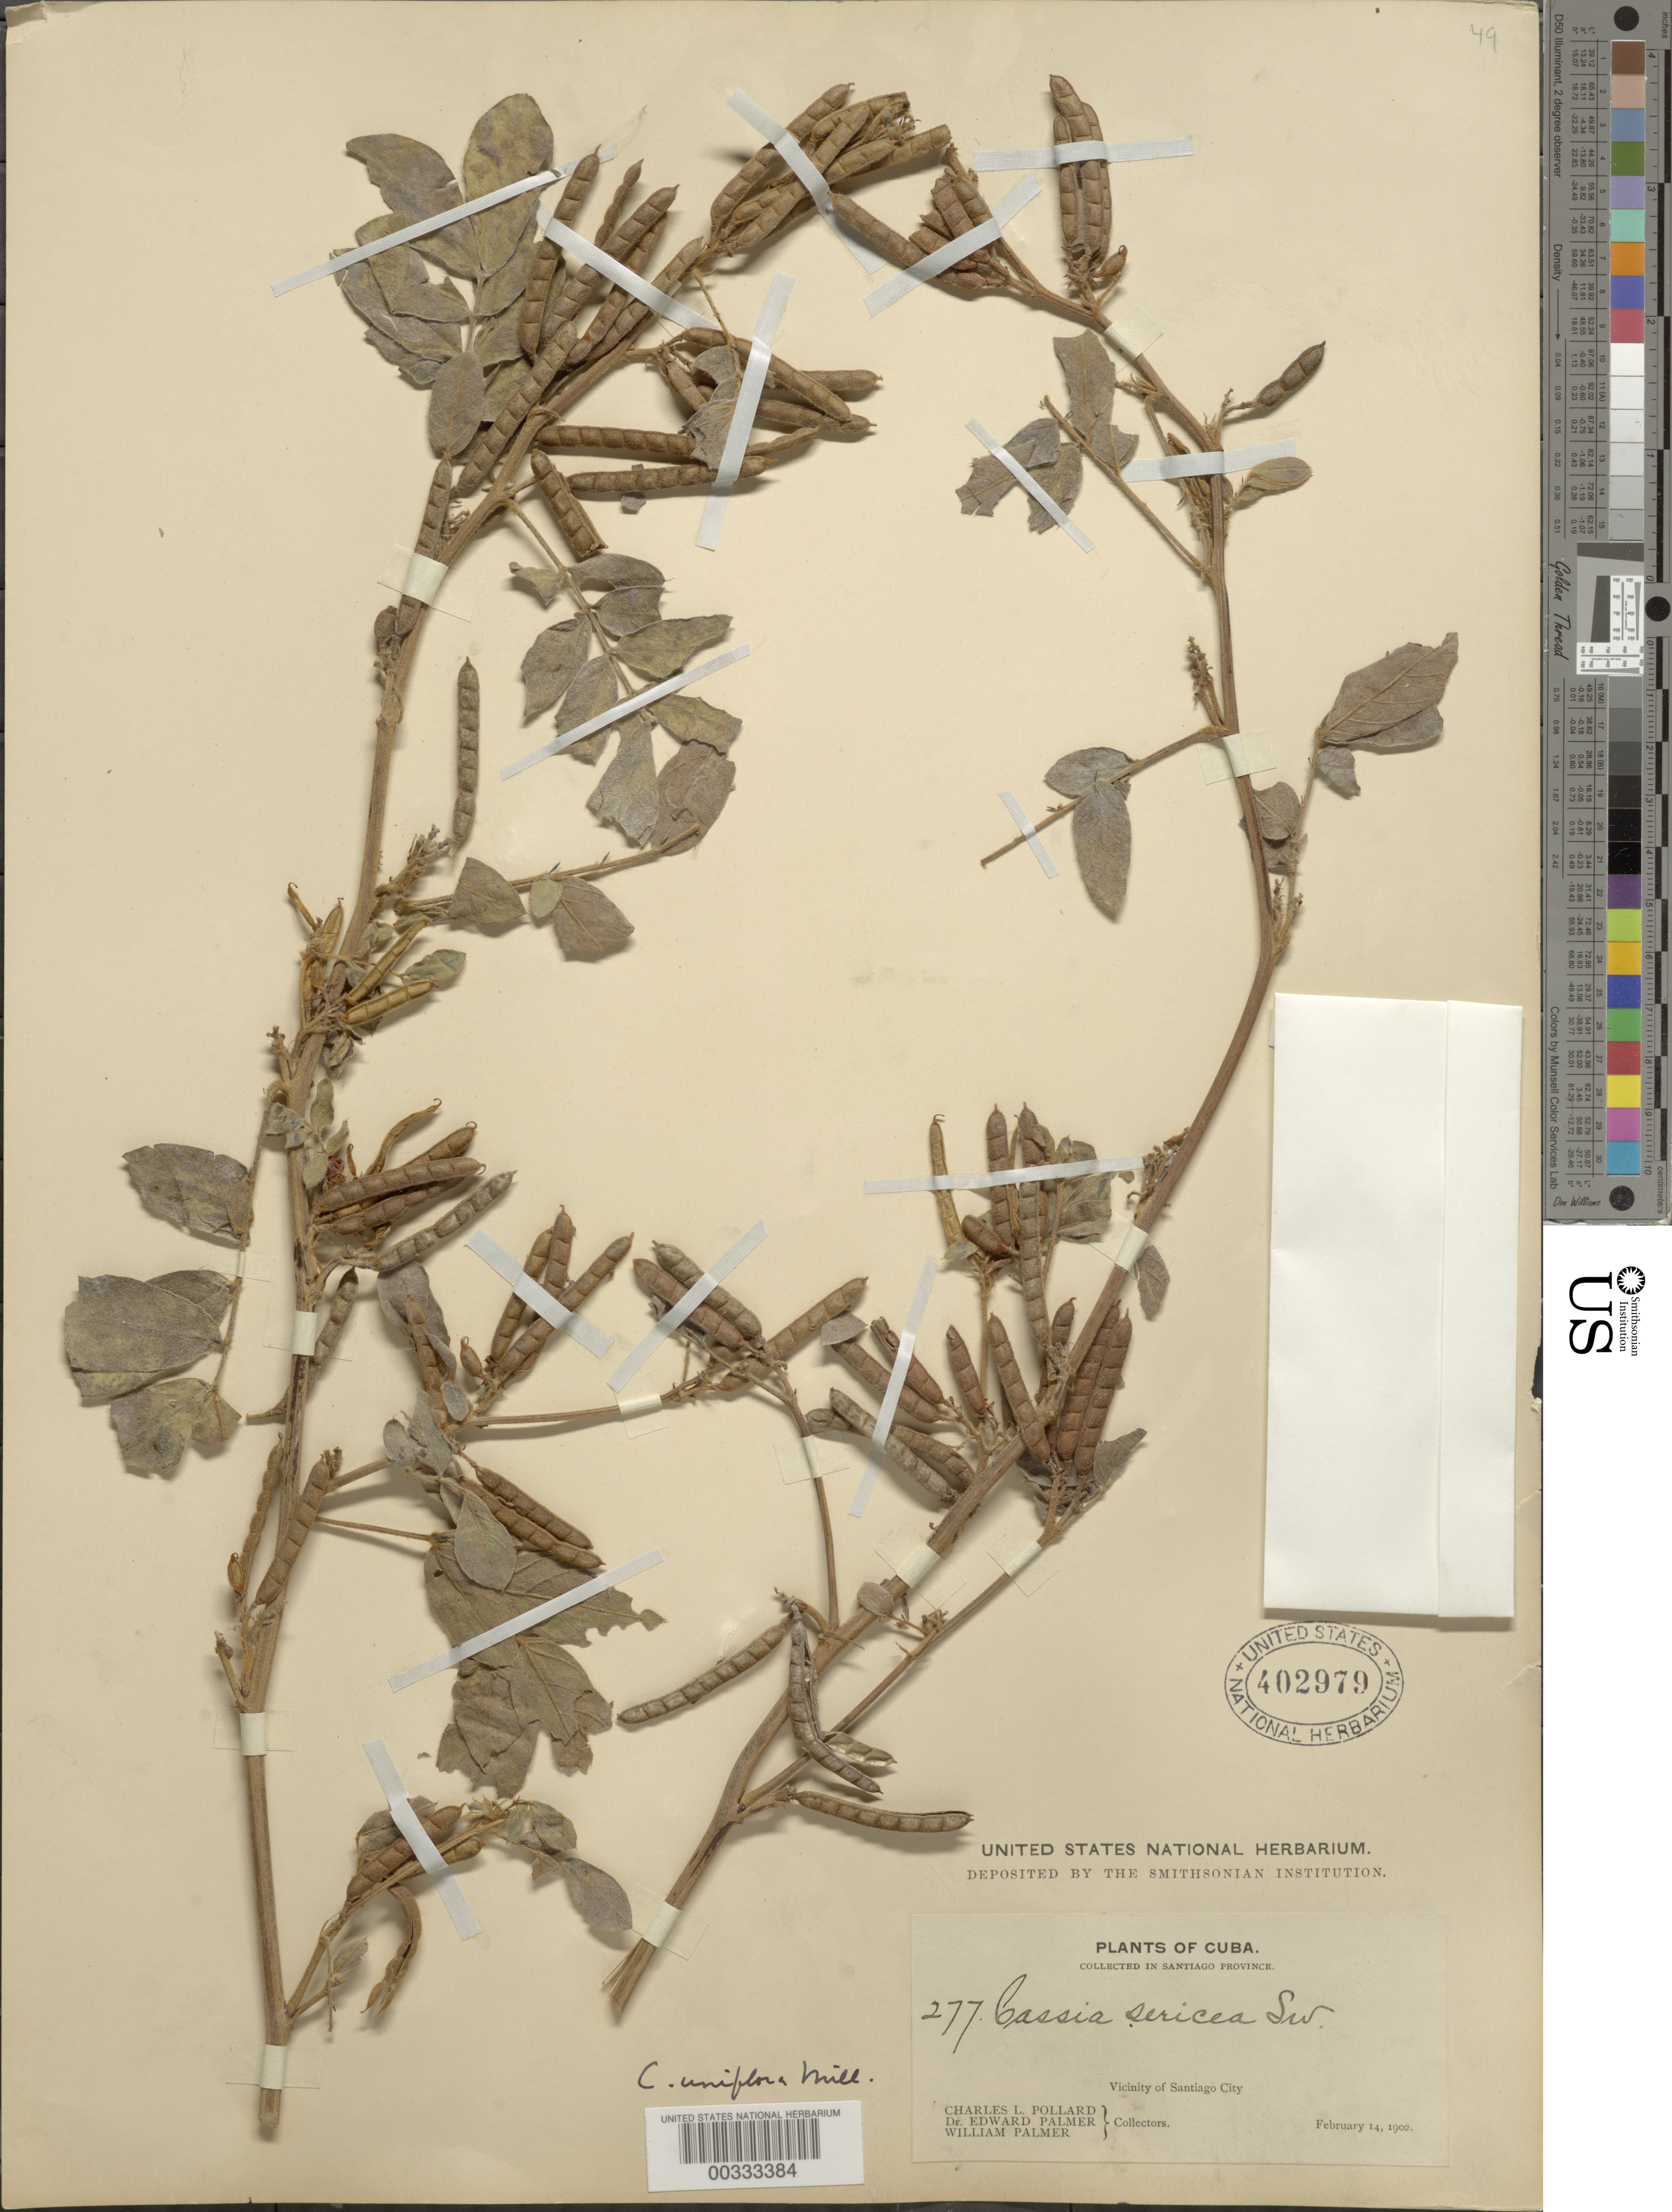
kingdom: Plantae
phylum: Tracheophyta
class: Magnoliopsida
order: Fabales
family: Fabaceae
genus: Senna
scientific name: Senna uniflora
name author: (Mill.) H.S. Irwin & Barneby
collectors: C. L. Pollard, E. Palmer & W. Palmer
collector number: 277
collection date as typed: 14 Feb 1902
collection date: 1902-02-14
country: Cuba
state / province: Oriente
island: Greater Antilles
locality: Vicinity of santiago city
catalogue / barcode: US 402979